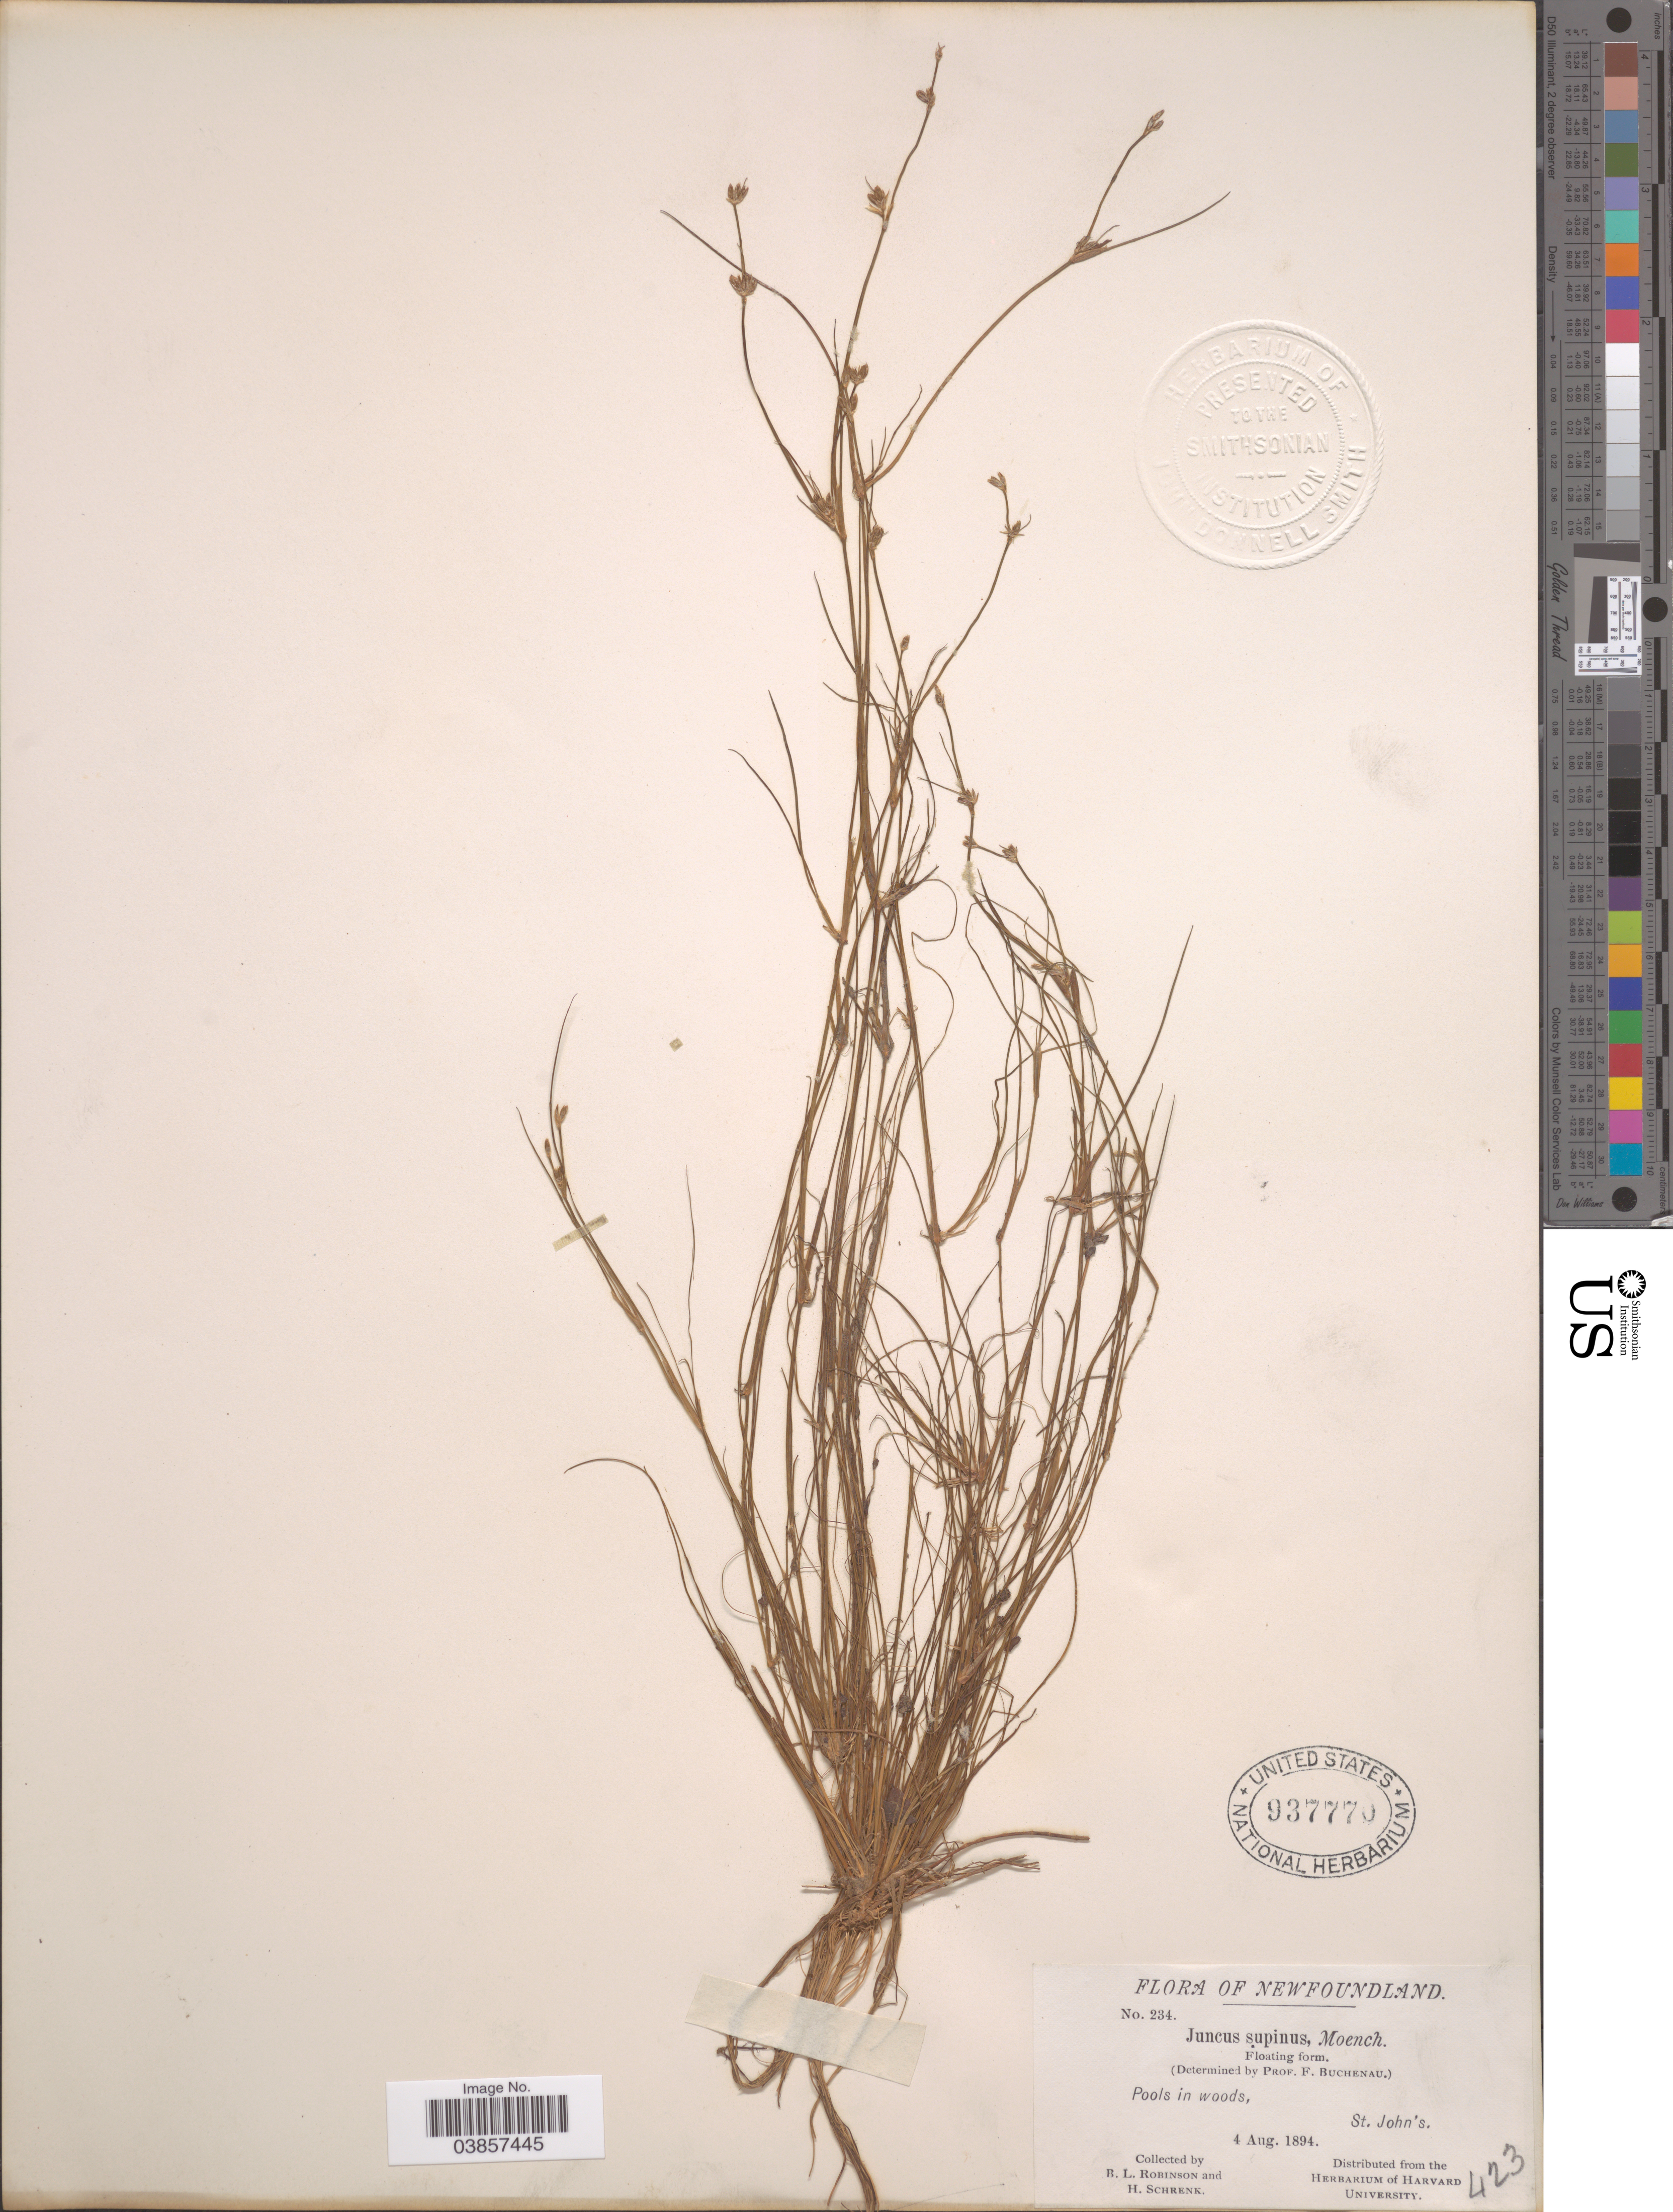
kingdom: Plantae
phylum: Tracheophyta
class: Liliopsida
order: Poales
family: Juncaceae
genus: Juncus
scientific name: Juncus supinus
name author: Moench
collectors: B. L. Robinson & H. Schrenk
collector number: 234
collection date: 1894-08-04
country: Canada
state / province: Newfoundland and Labrador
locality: Pools in woods, St. John's.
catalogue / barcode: US 937770